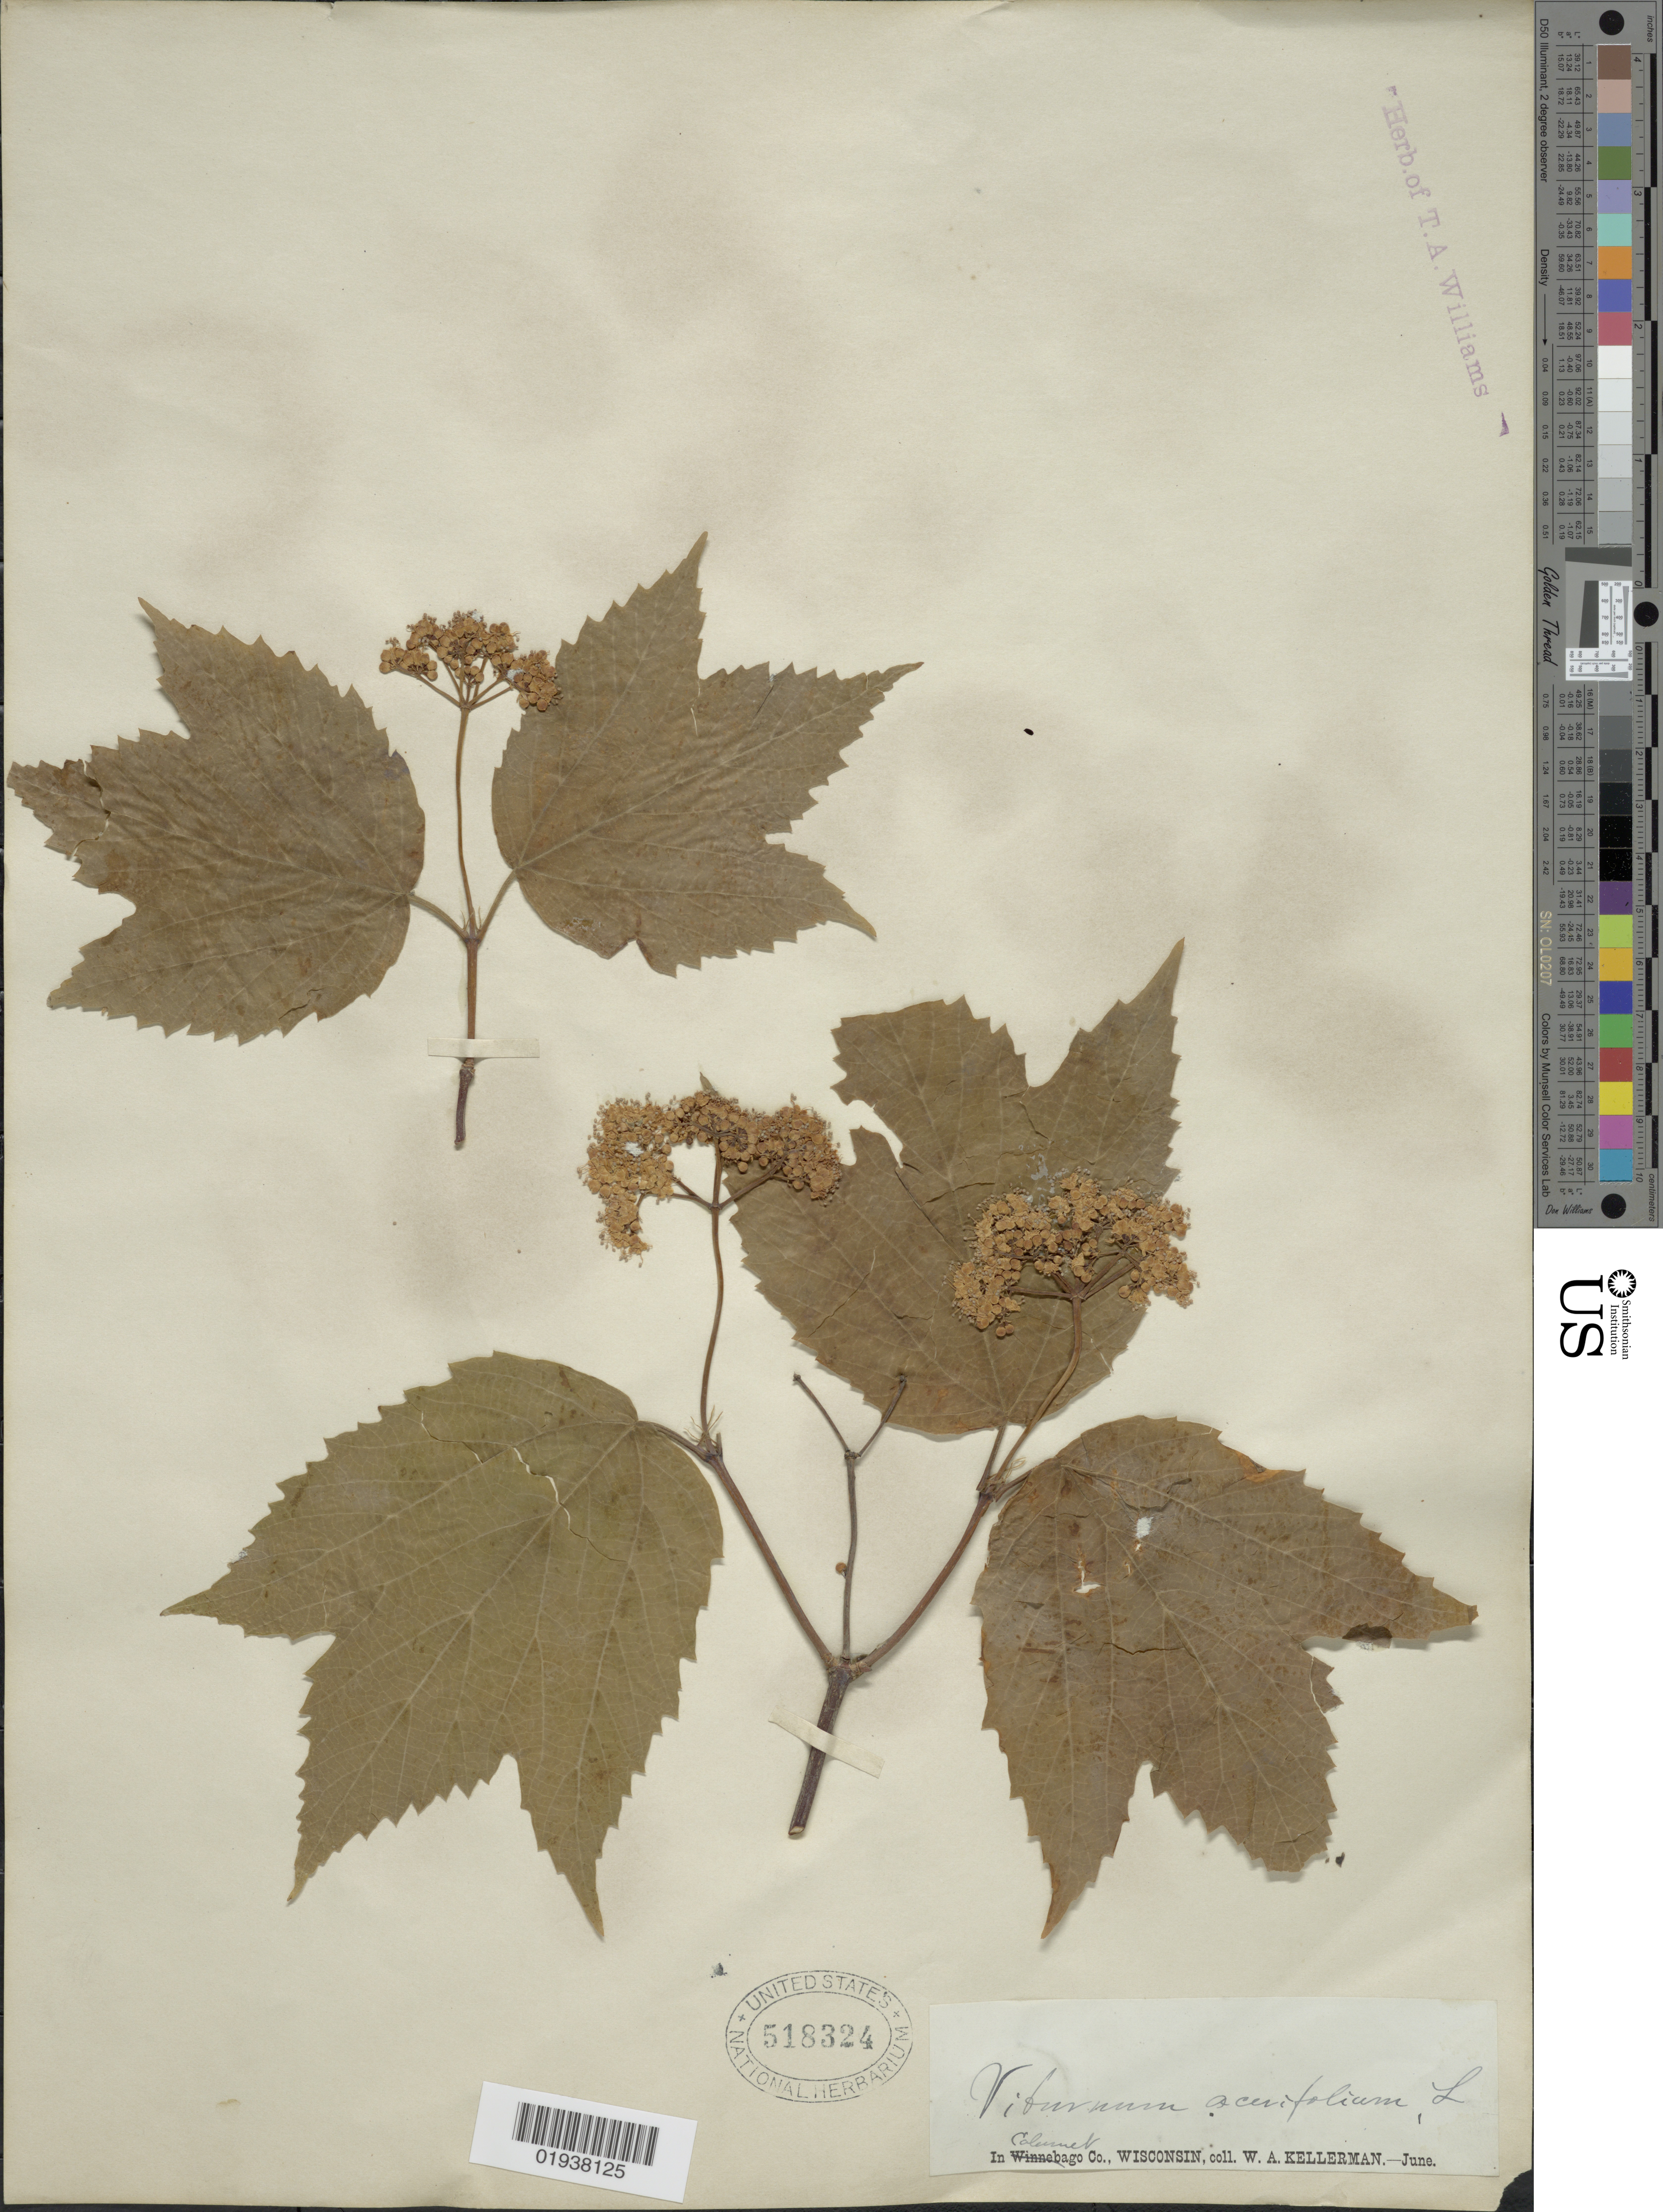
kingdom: Plantae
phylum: Tracheophyta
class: Magnoliopsida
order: Dipsacales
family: Viburnaceae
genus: Viburnum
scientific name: Viburnum acerifolium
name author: L.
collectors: W. Kellerman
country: United States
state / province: Wisconsin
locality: In Calumet Co.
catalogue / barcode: US 518324